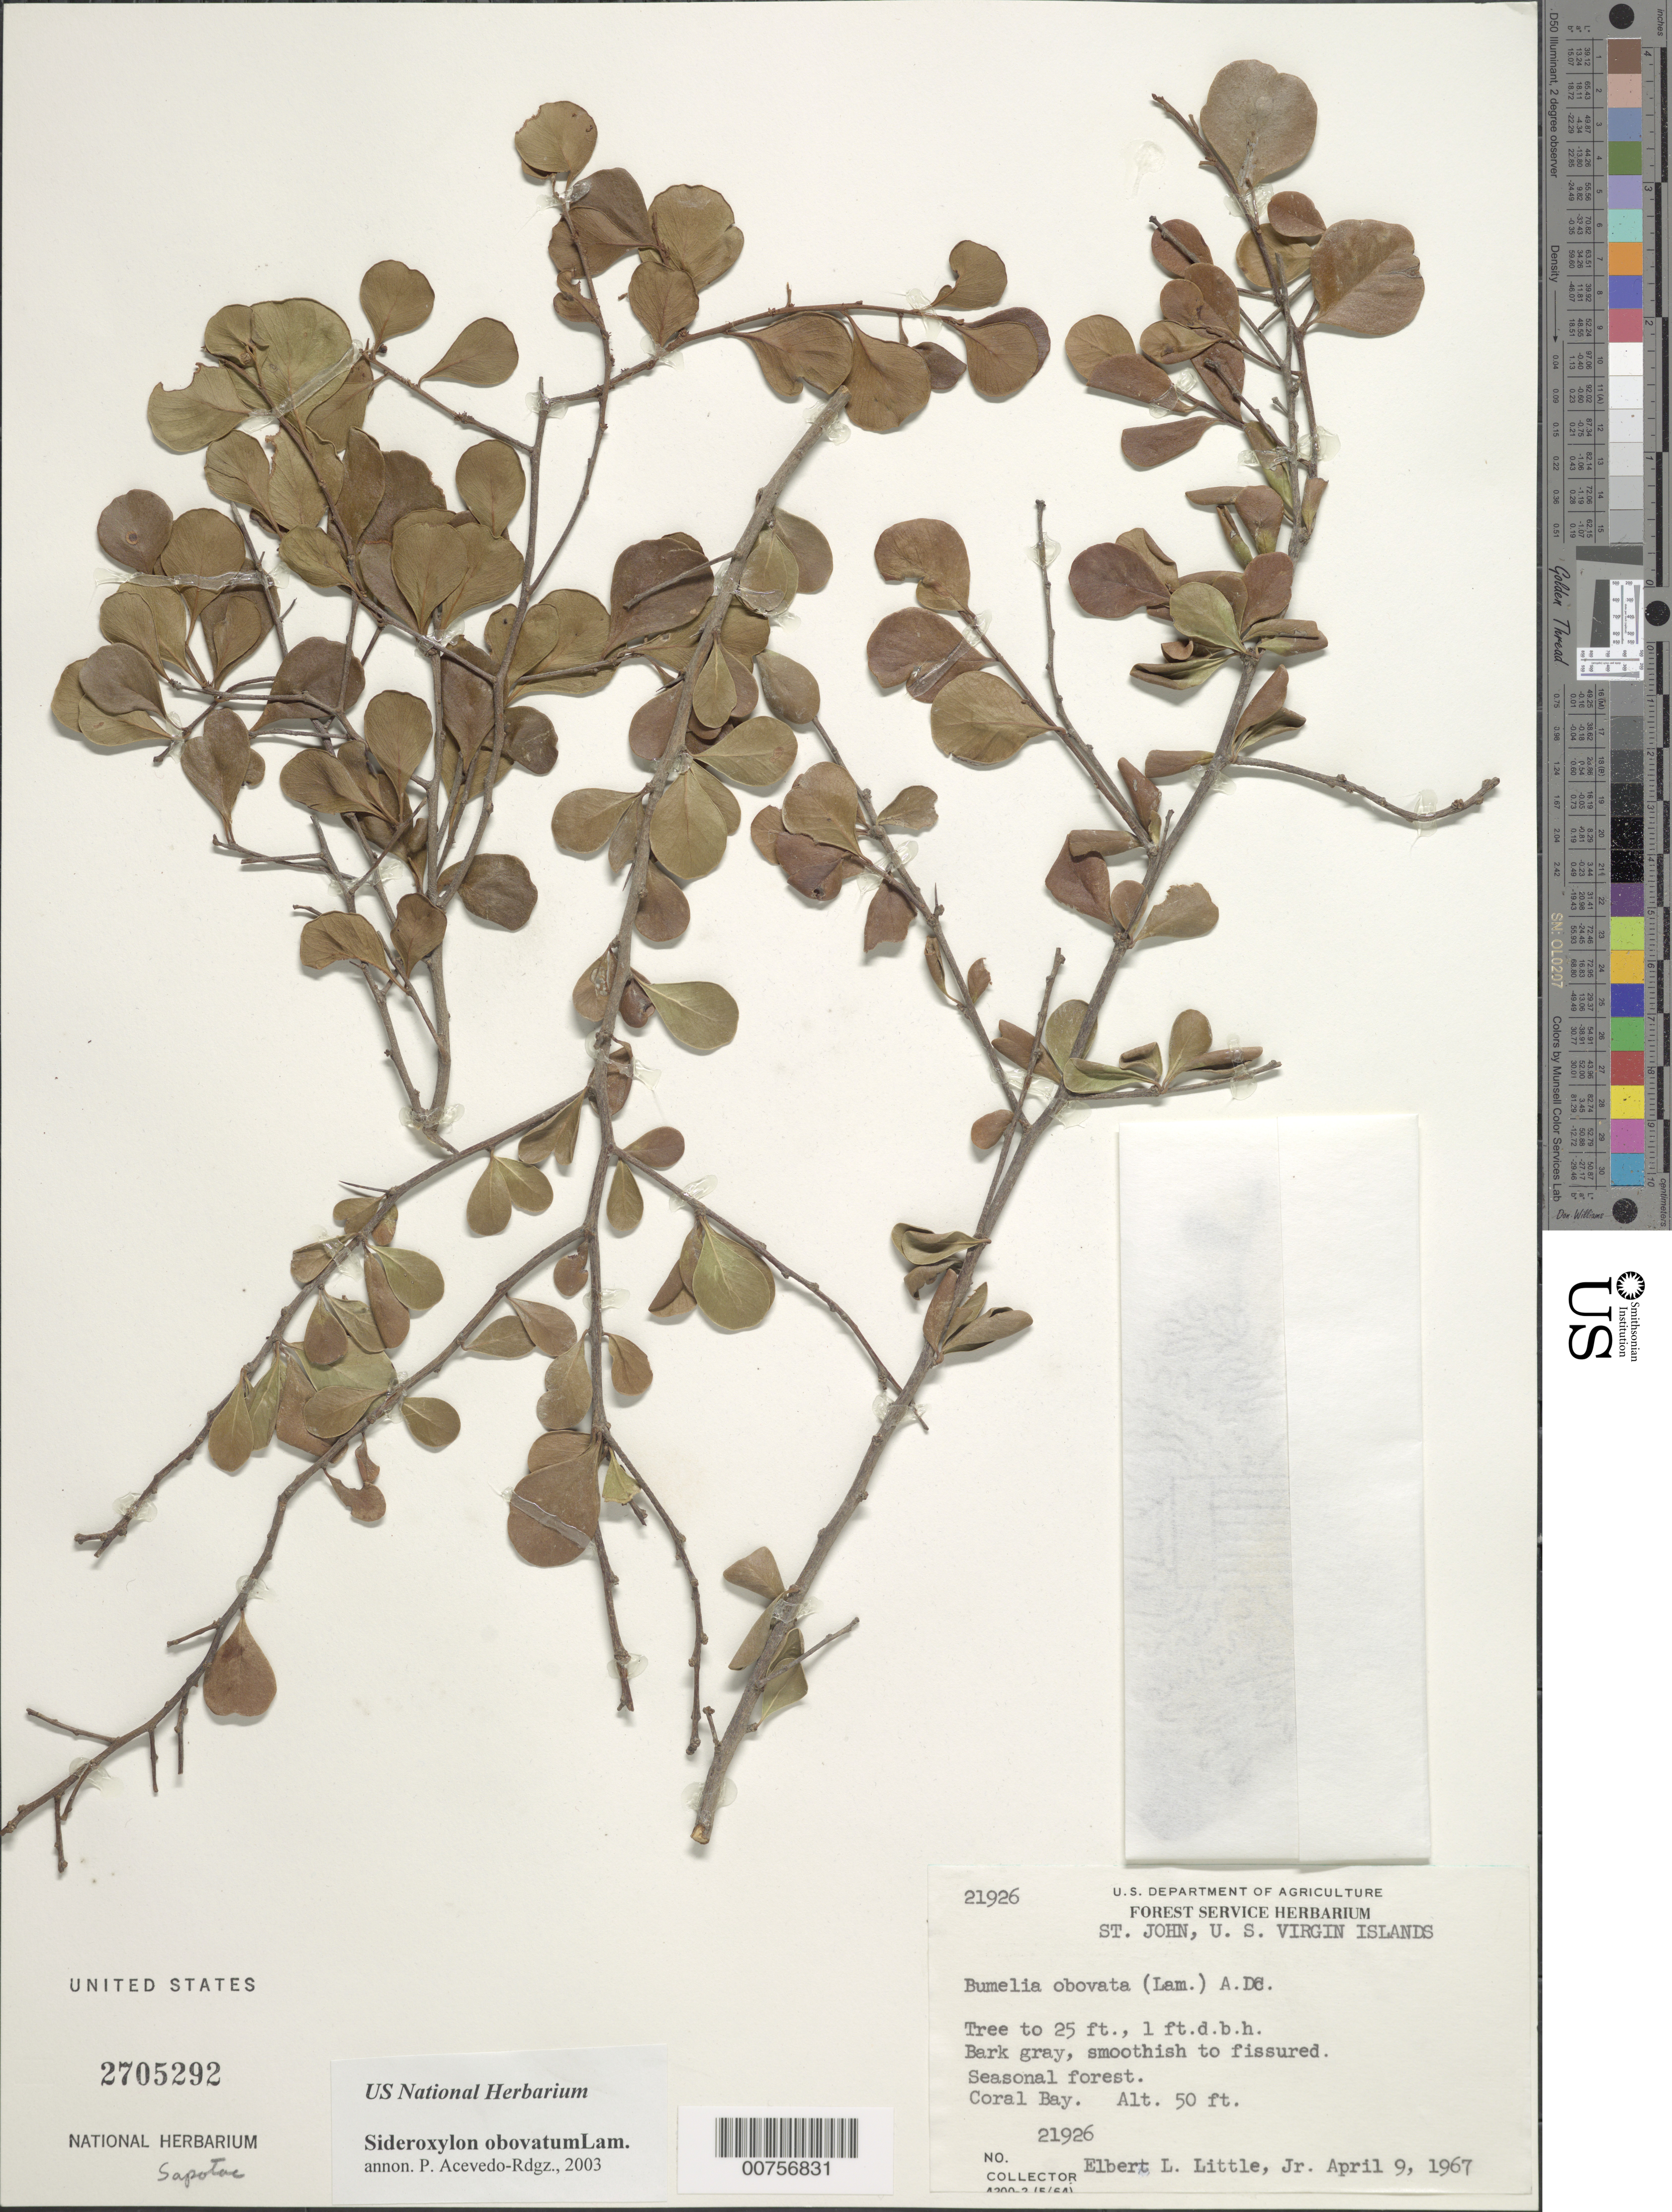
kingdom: Plantae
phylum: Tracheophyta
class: Magnoliopsida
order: Ericales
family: Sapotaceae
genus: Sideroxylon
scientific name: Sideroxylon obovatum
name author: Lam.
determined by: Acevedo-Rodríguez, P., (BOT), Smithsonian Institution - National Museum of Natural History (UNITED STATES)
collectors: E. L. Little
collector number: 21926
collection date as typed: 09 Apr 1967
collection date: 1967-04-09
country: U.S. Virgin Islands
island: St. John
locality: Coral Bay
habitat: Seasonal forest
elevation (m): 15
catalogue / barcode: US 2705292